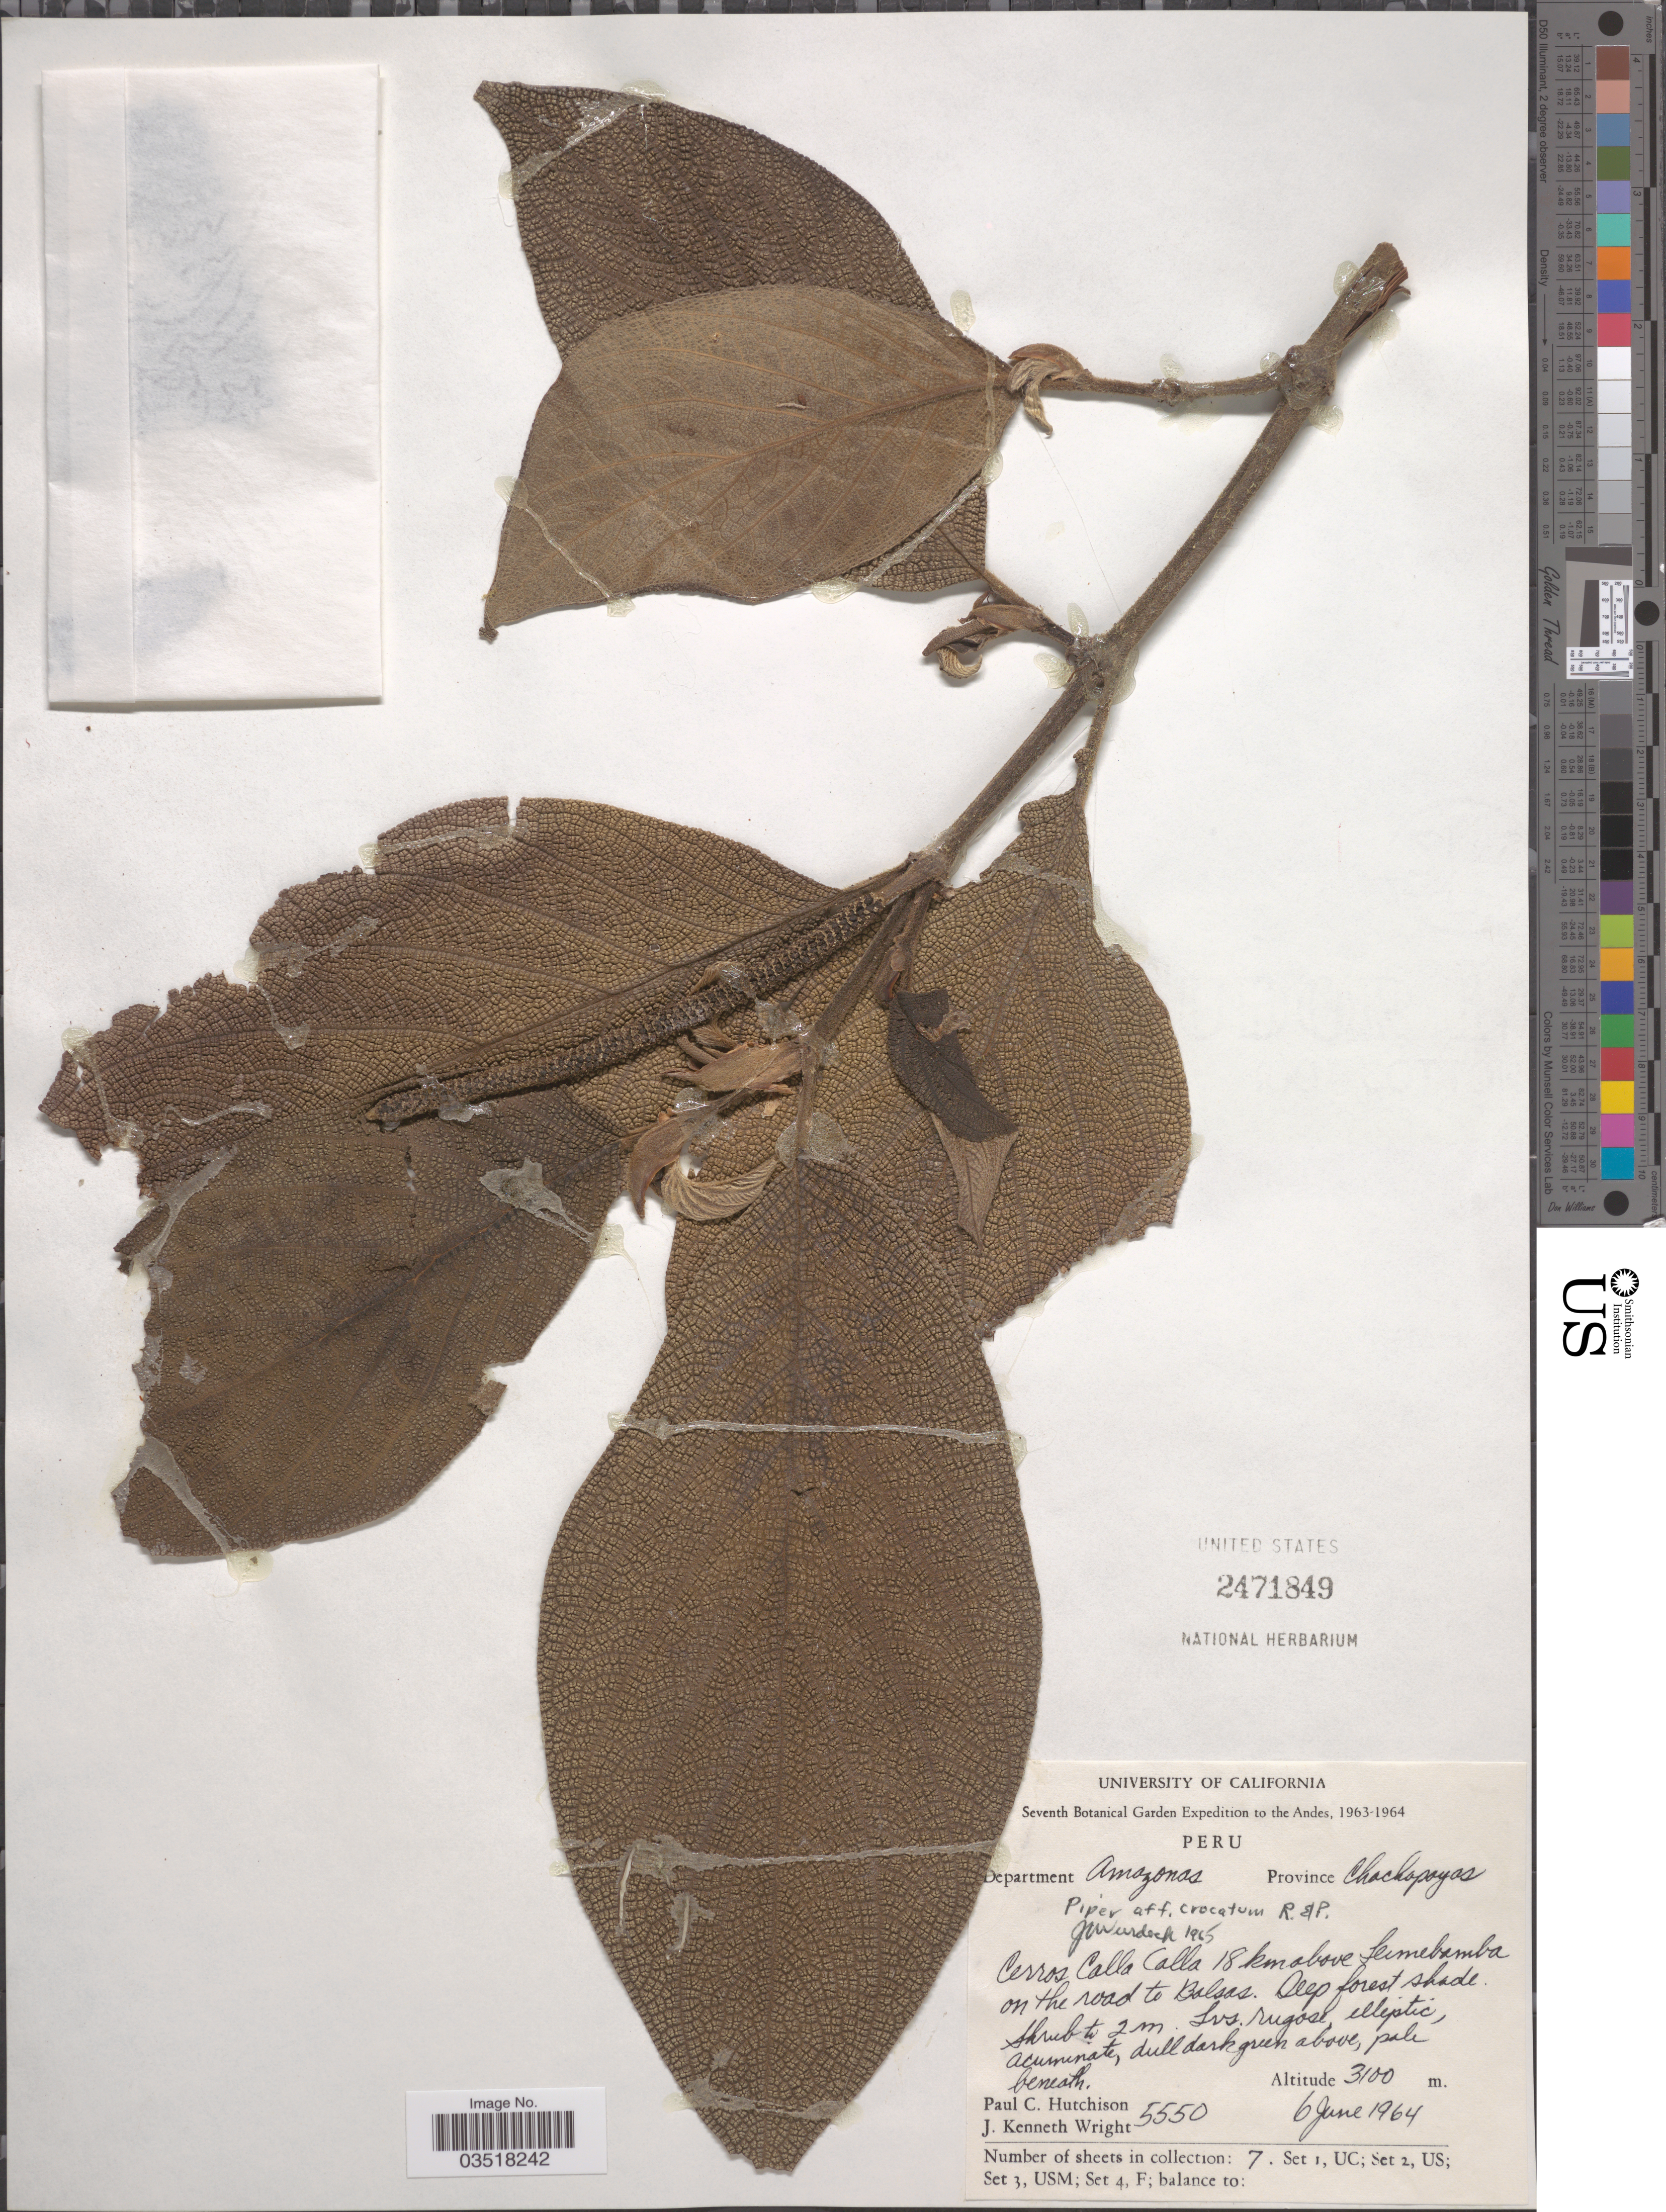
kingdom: Plantae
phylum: Tracheophyta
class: Magnoliopsida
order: Piperales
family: Piperaceae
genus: Piper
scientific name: Piper crocatum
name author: Ruiz & Pav.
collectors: P. C. Hutchison & J. K. Wright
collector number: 5550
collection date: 1964-06-06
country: Peru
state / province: Amazonas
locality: The Andes. Department Amazonas. Province Chachopoyas. cerros Calla Calla 18 km above Lamebamba on the road to Balsas.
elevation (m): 3100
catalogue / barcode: US 2471849